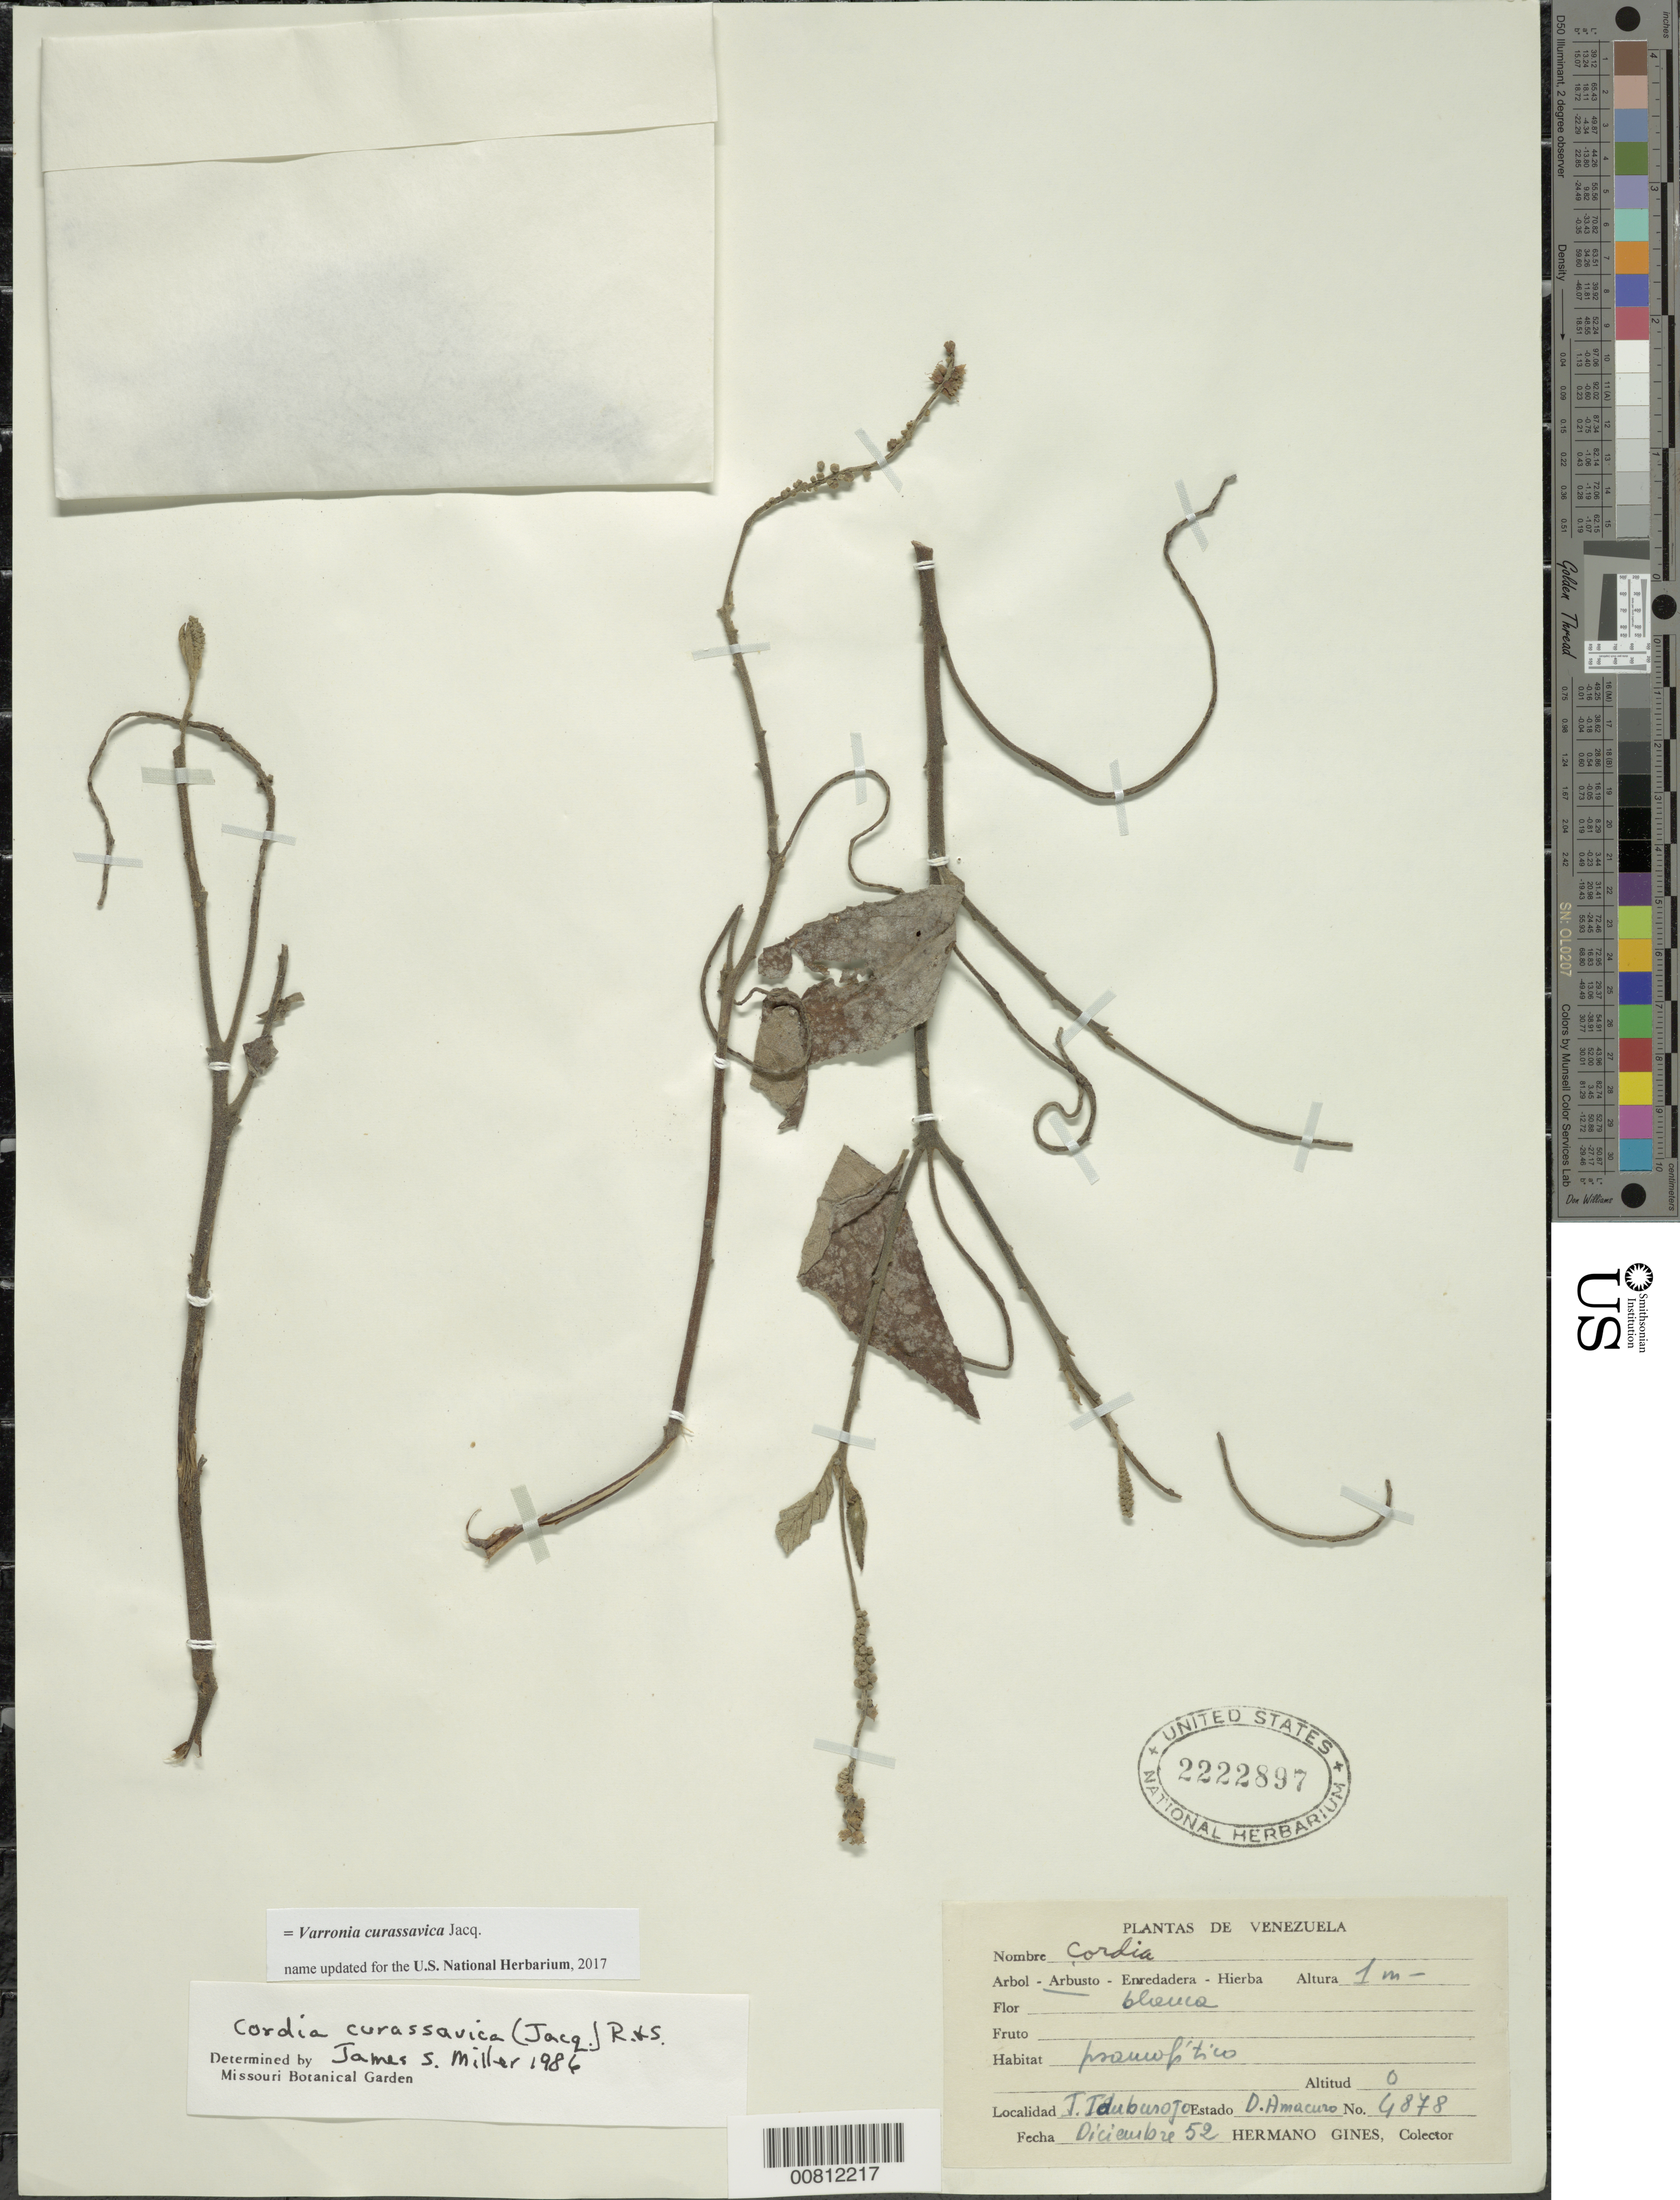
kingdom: Plantae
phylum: Tracheophyta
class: Magnoliopsida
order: Boraginales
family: Cordiaceae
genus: Varronia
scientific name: Varronia curassavica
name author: Jacq.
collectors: H. Gines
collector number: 6878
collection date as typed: Dec-54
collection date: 1954-12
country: Venezuela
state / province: Delta Amacuro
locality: Isla Burojoida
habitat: Psamnofitico (?)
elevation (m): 40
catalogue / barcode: US 2222897